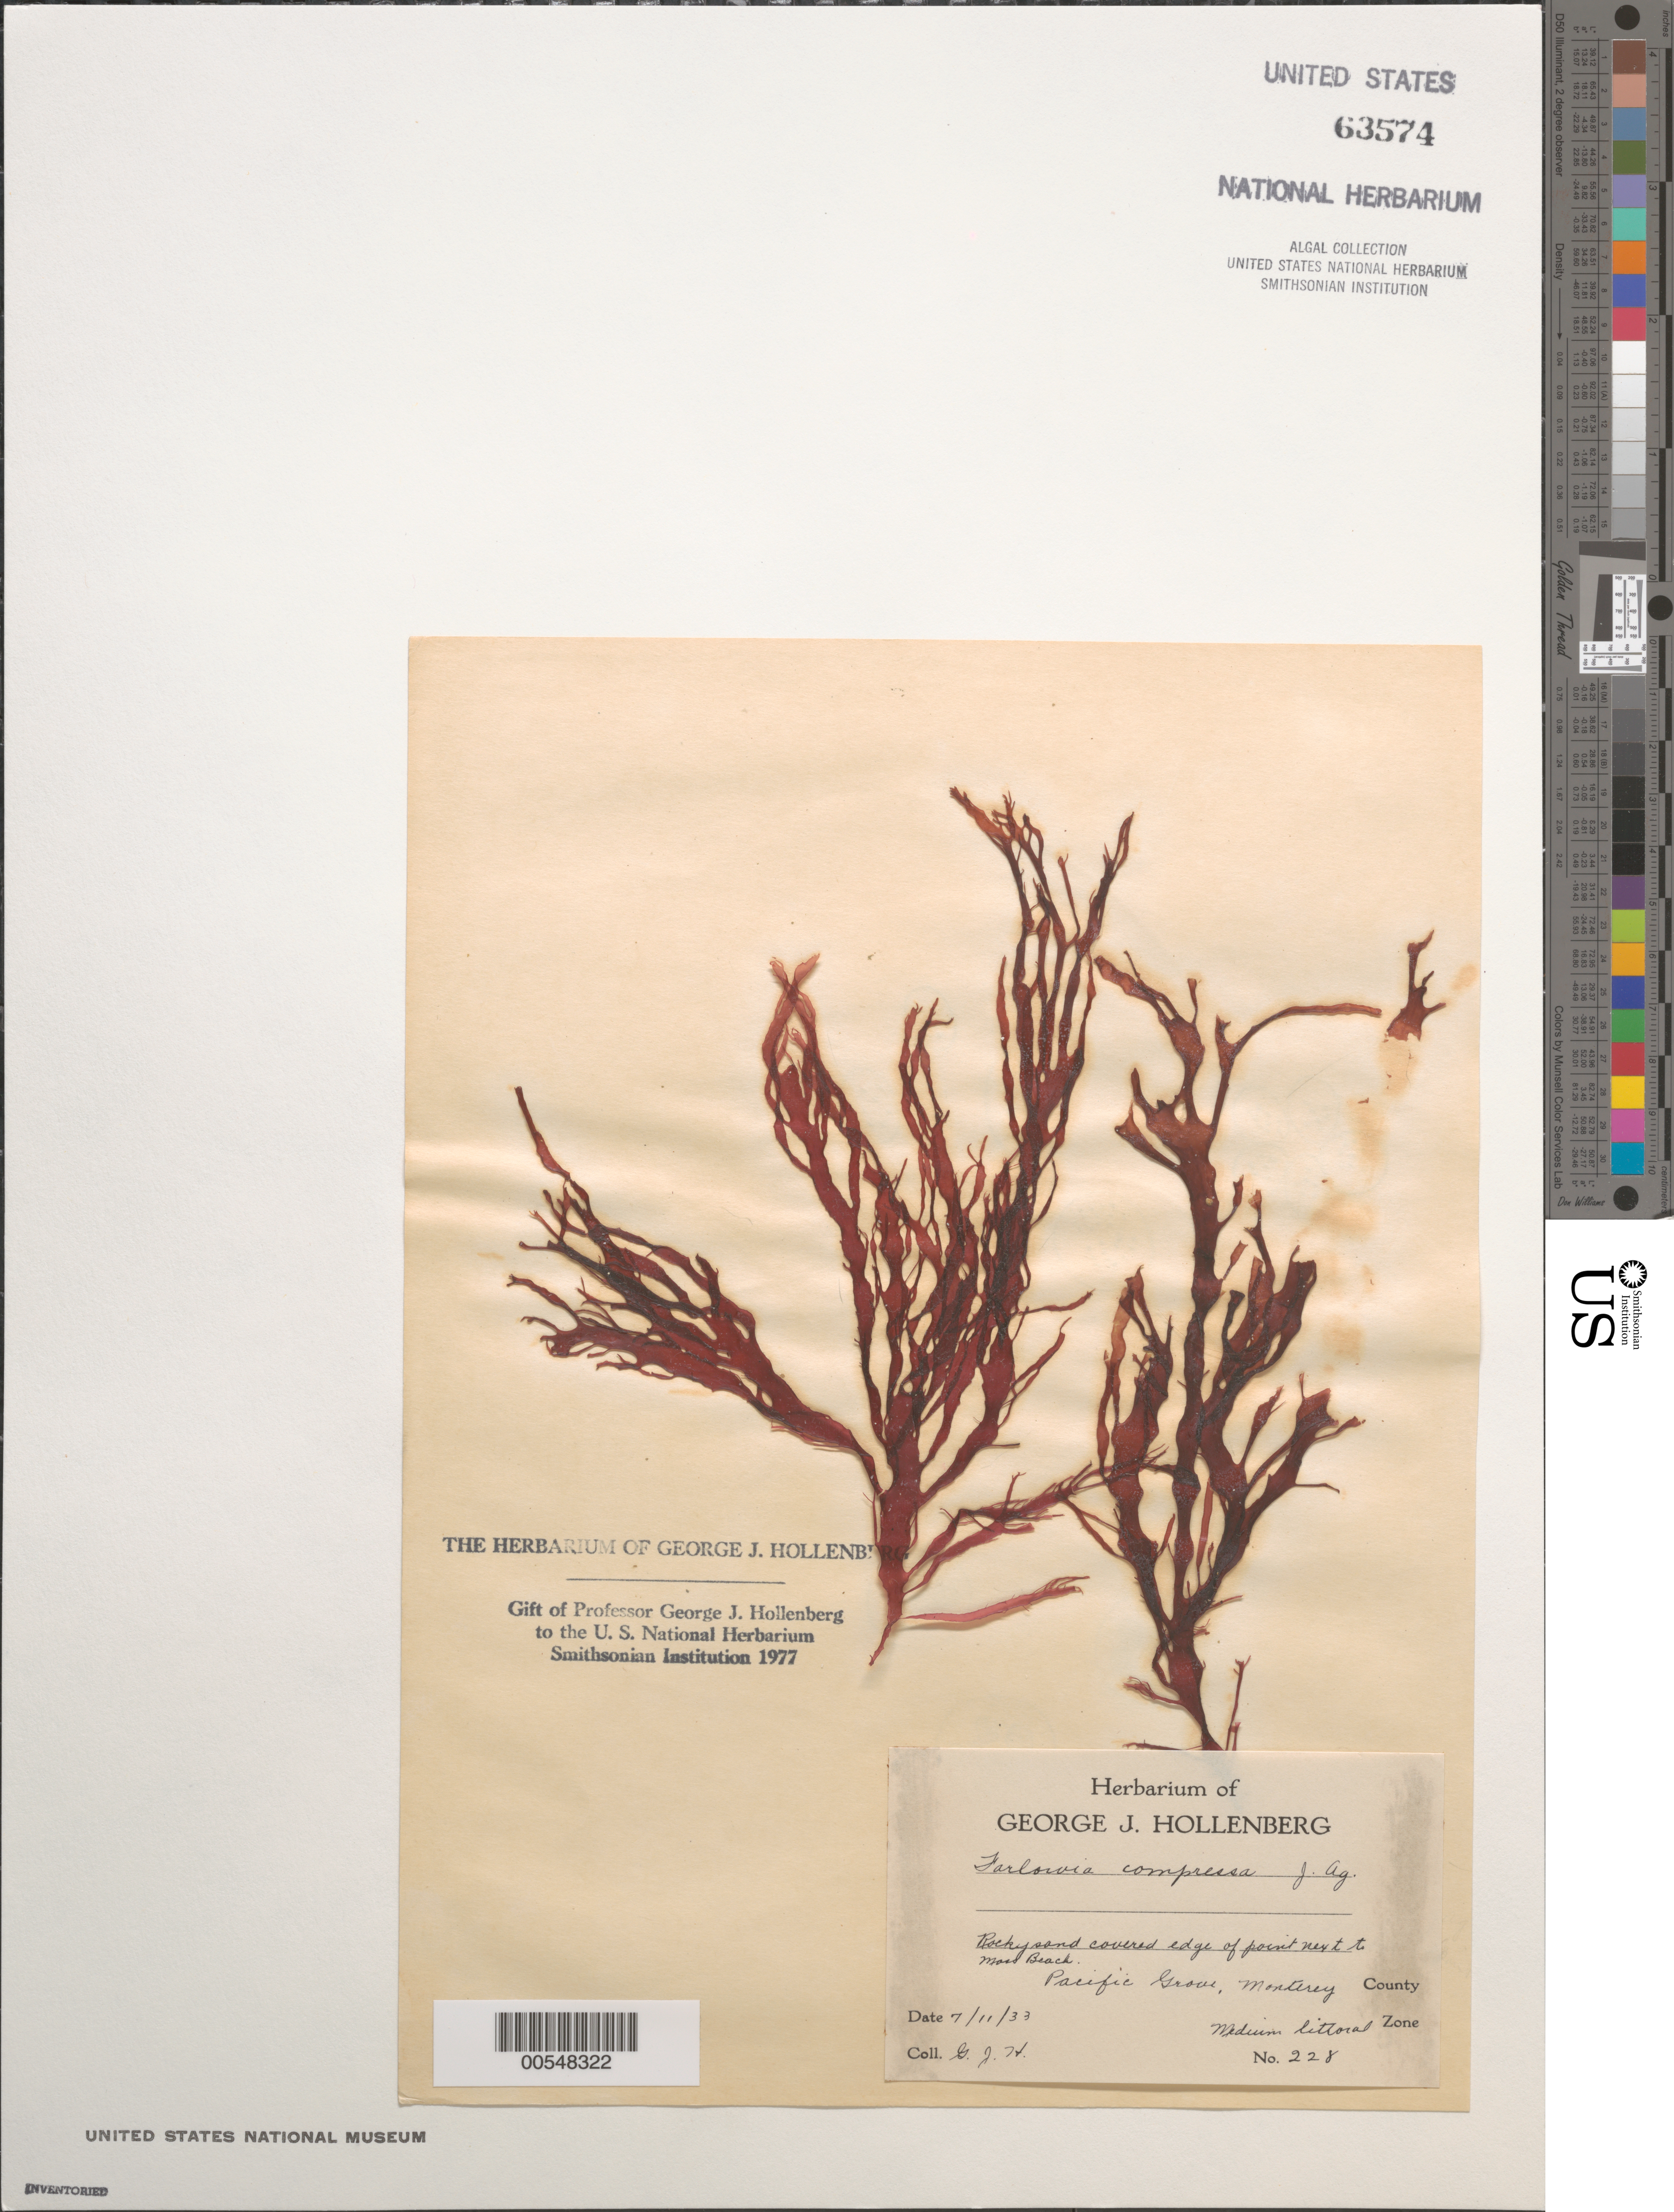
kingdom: Plantae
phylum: Rhodophyta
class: Florideophyceae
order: Gigartinales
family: Dumontiaceae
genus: Farlowia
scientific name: Farlowia compressa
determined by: Hollenberg, George J.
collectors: G. Hollenberg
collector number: GJH 228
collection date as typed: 11 Jul 1933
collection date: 1933-07-11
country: United States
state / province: California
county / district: Monterey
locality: Pacific Grove, point next to Moss Beach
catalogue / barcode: US 63574